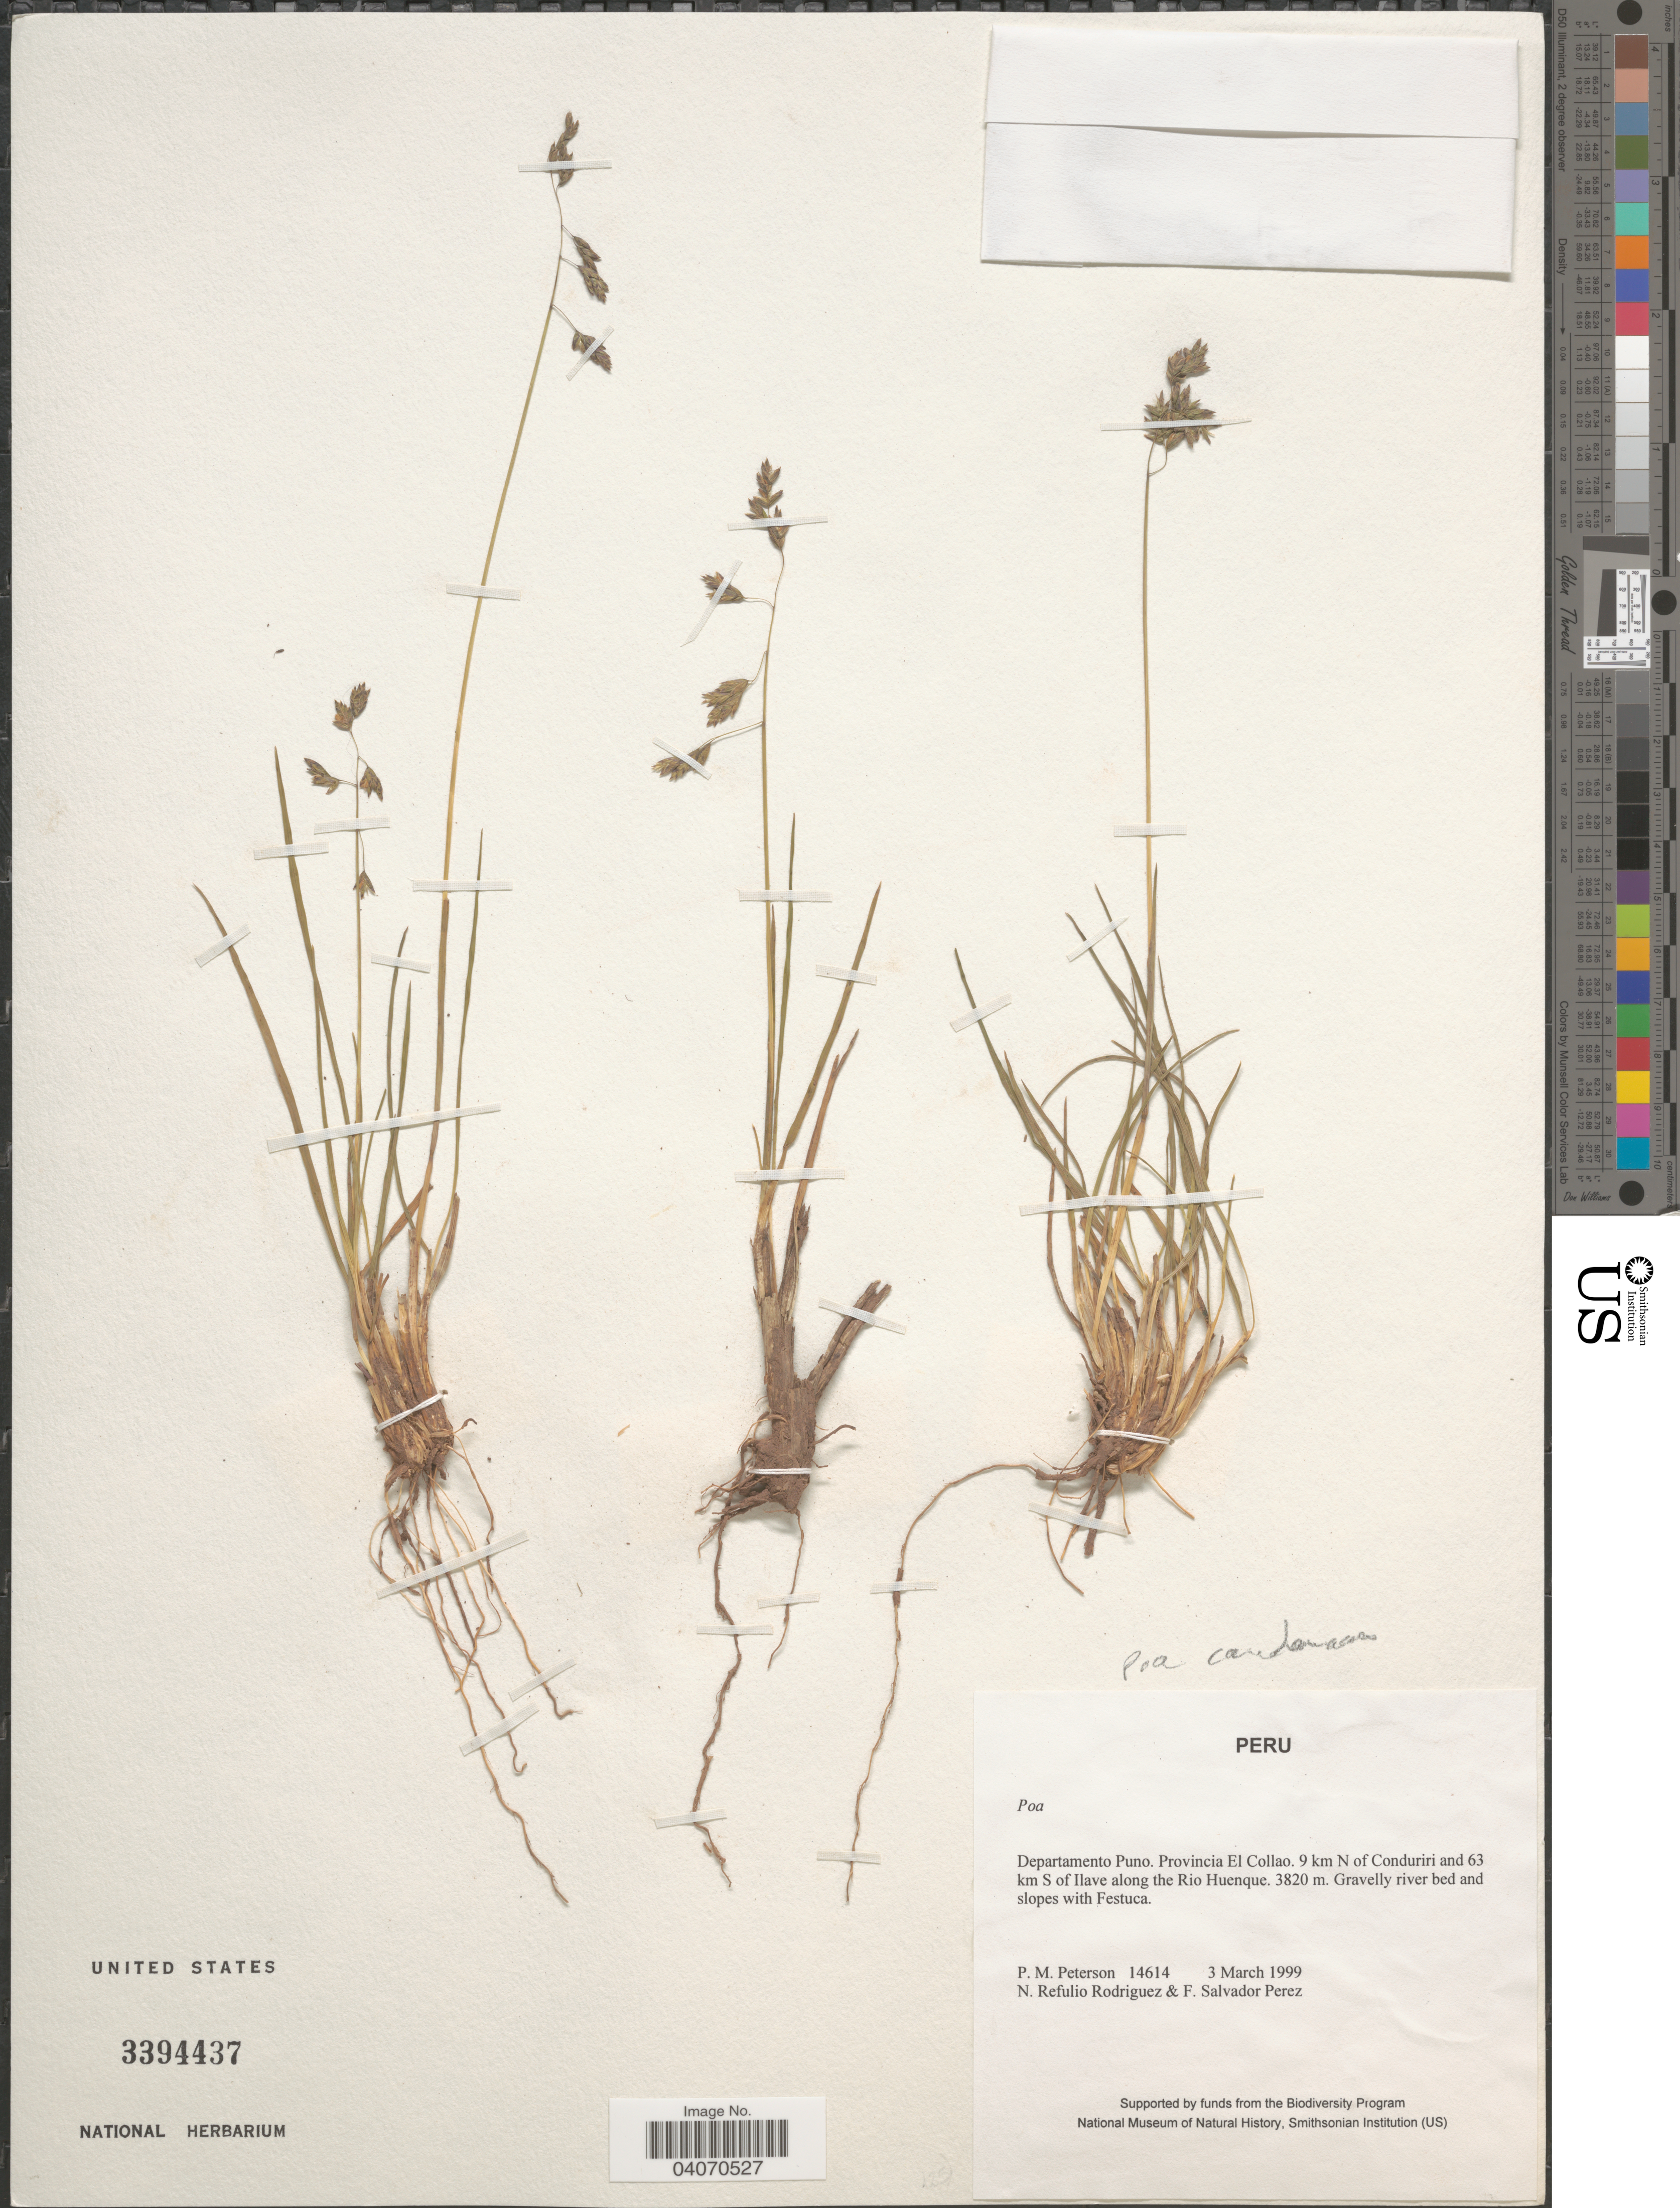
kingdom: Plantae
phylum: Tracheophyta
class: Liliopsida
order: Poales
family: Poaceae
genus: Poa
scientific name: Poa candamoana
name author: Pilg.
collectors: P. M. Peterson, N. Refulio-Rodríguez & F. Salvador Perez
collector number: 14614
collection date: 1999-03-03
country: Peru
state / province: Puno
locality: Departamento Puno. Provincia El Collao. 9 km N of Conduriri and 63 km S of Ilave along the Rio Huenque.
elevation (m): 3820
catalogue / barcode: US 3394437